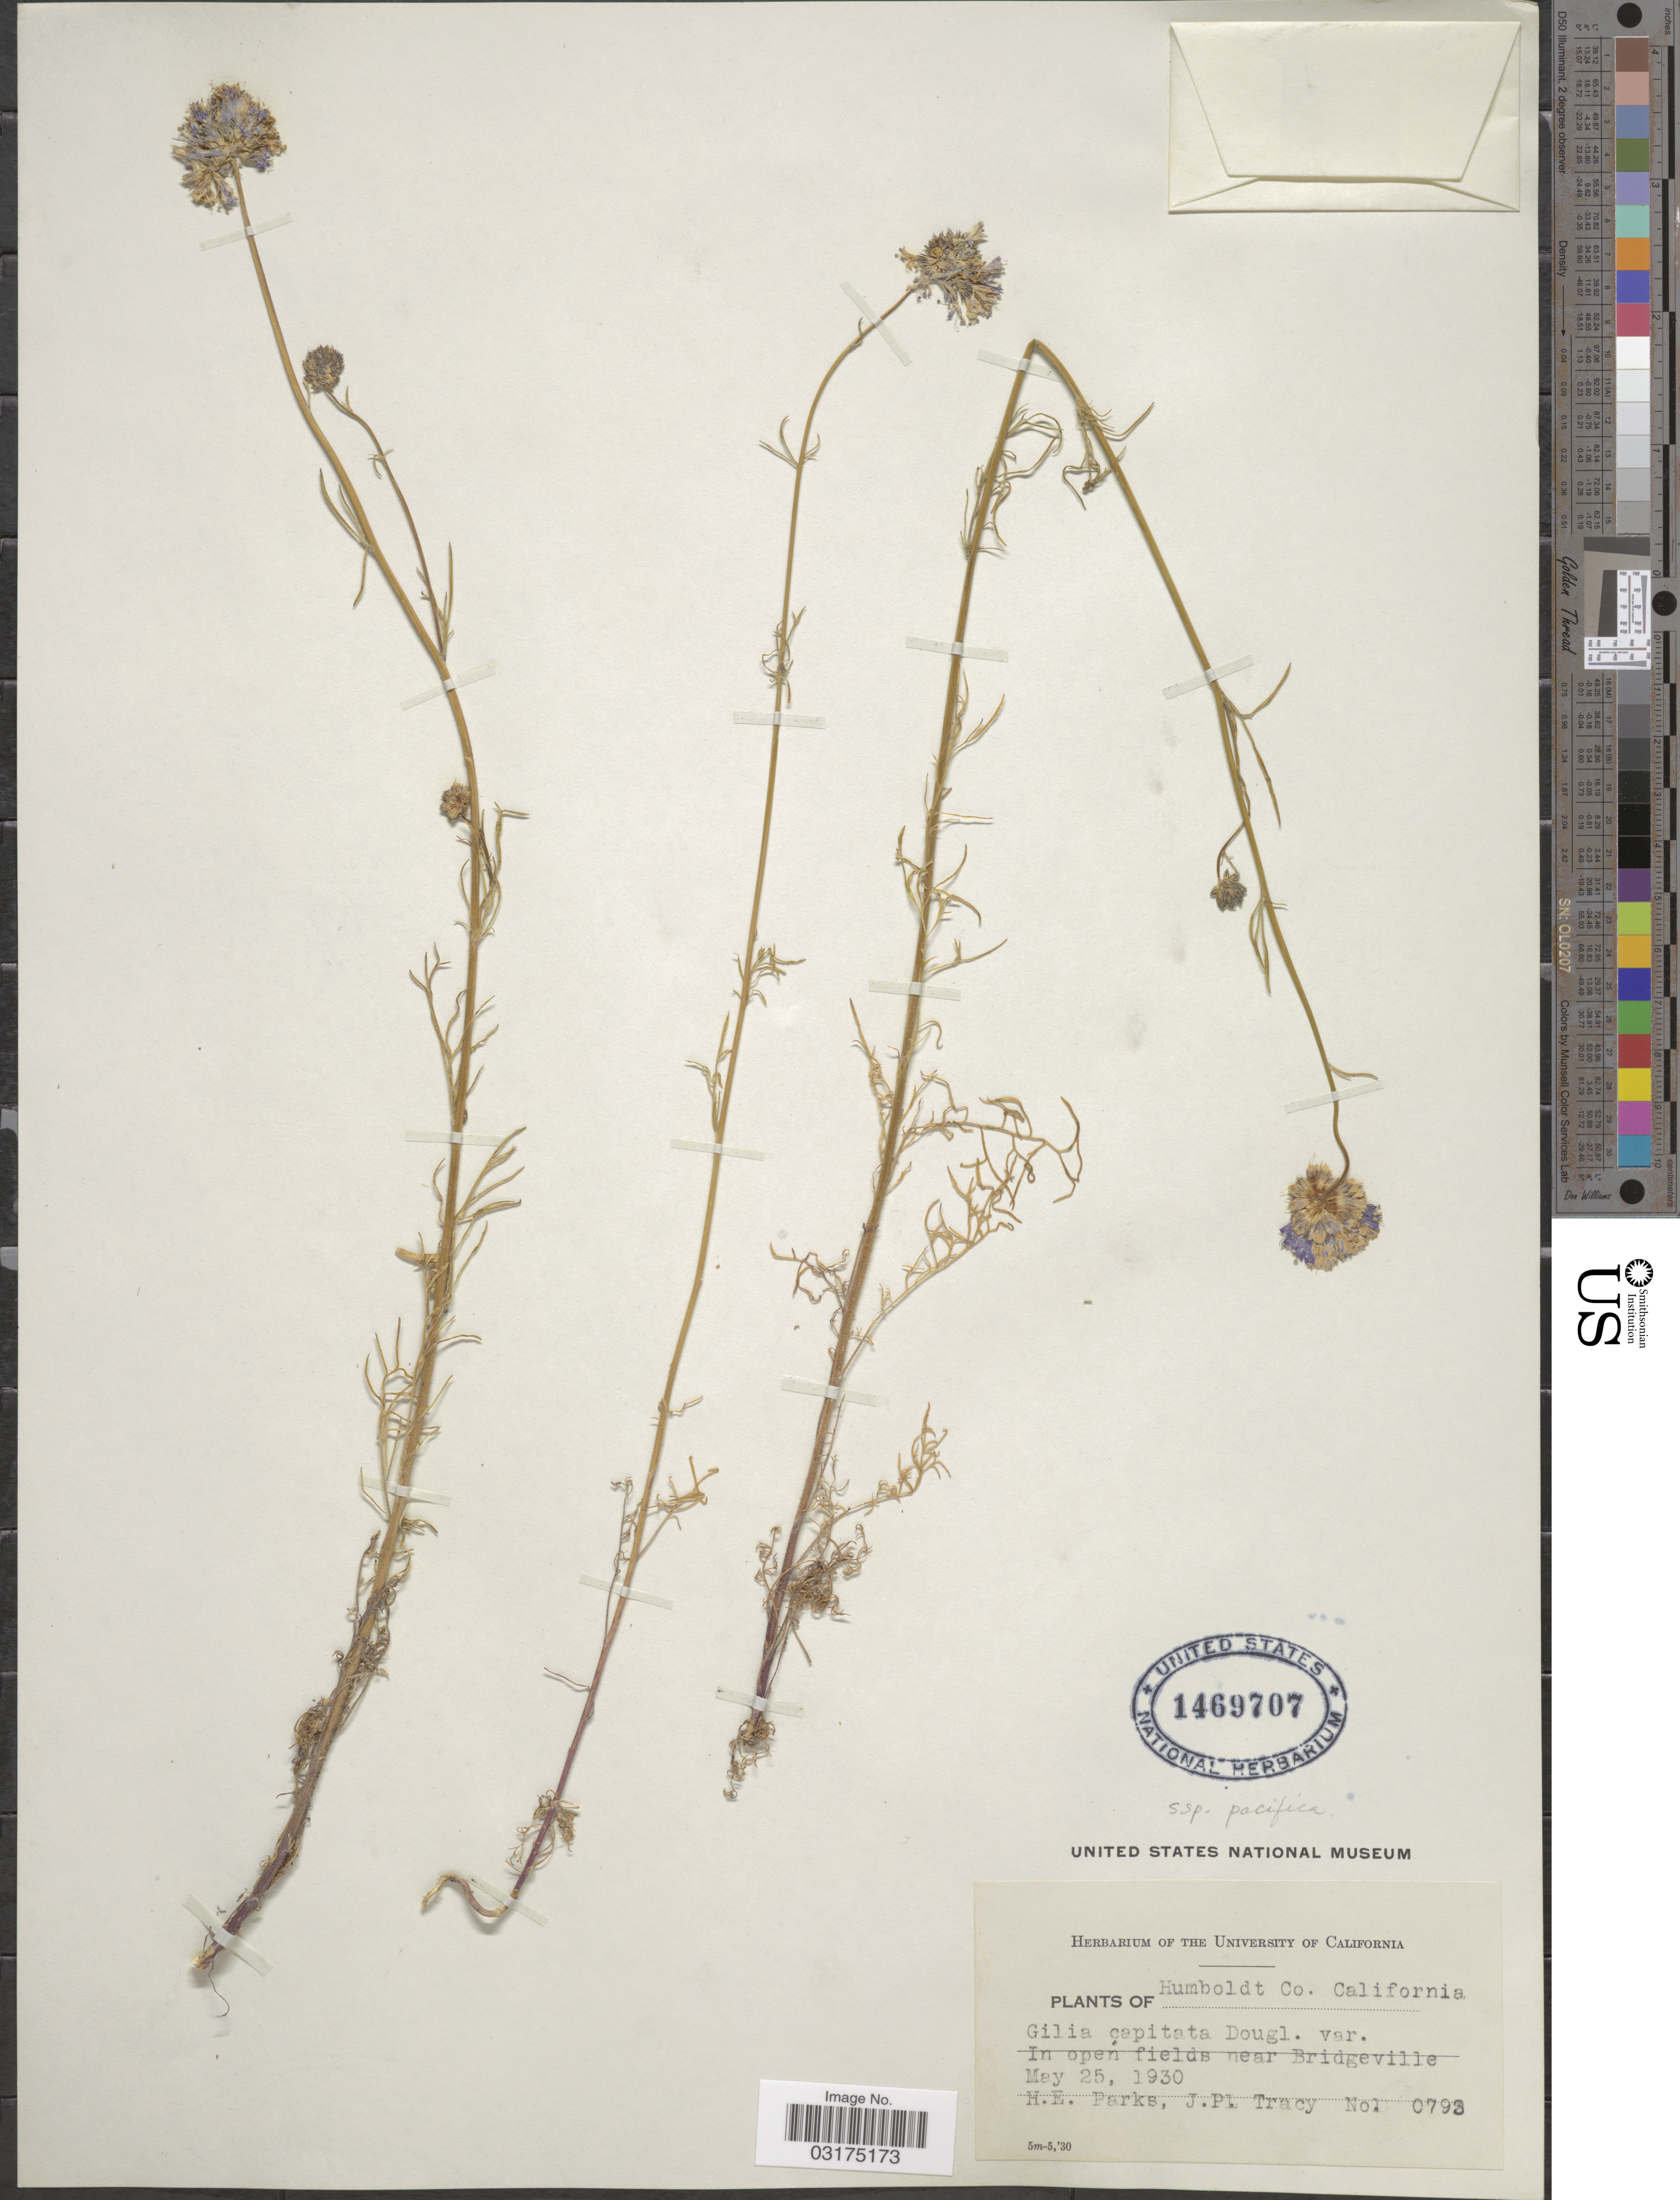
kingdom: Plantae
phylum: Tracheophyta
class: Magnoliopsida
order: Ericales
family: Polemoniaceae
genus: Gilia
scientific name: Gilia capitata subsp. pacifica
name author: V.E. Grant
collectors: H. E. Parks & J. Tracy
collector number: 0793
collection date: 1930-05-25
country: United States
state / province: California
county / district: Humboldt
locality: Humboldt Co., In open fields near Bridgeville.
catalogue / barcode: US 1469707